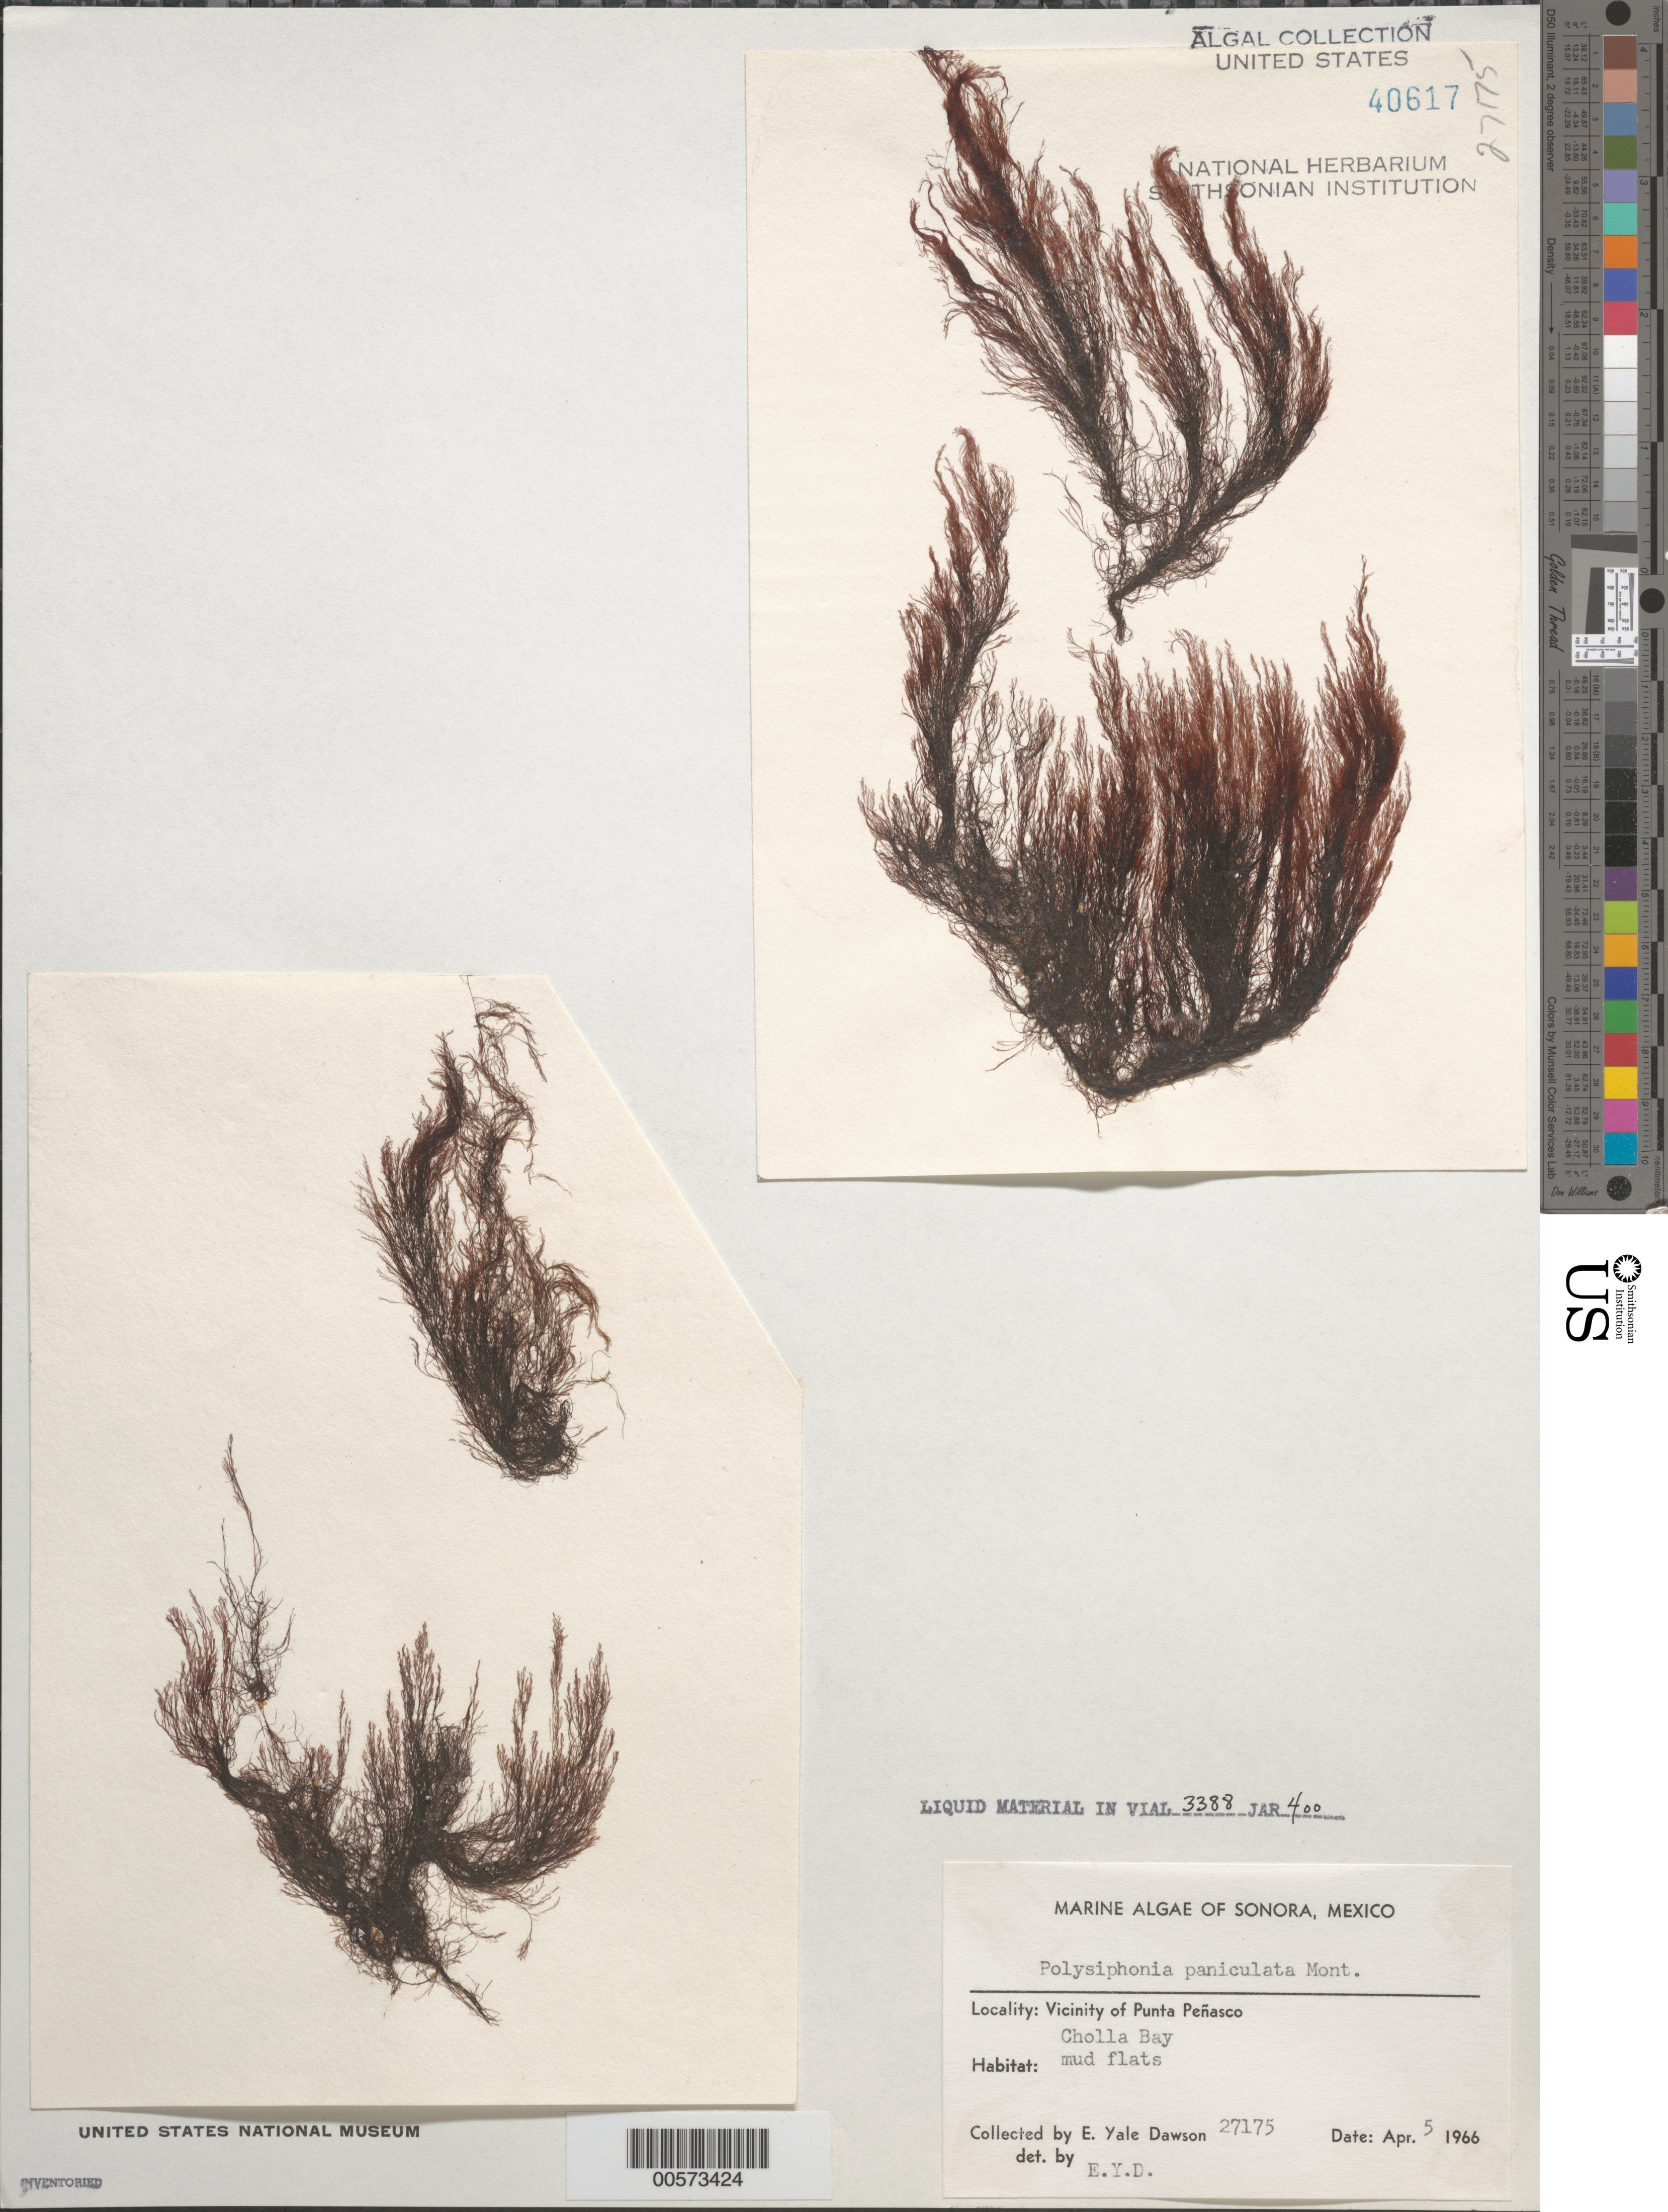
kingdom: Plantae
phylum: Rhodophyta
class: Florideophyceae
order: Ceramiales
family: Rhodomelaceae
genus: Eutrichosiphonia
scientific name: Eutrichosiphonia paniculata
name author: (Mont.) D.E.Bustamante & T.O. Cho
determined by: Algae name updating Project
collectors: E. Y. Dawson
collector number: EYD 27175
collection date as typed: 05 Apr 1966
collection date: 1966-04-05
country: Mexico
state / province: Sonora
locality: Cholla Bay, Punta Penasco area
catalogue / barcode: US 40617